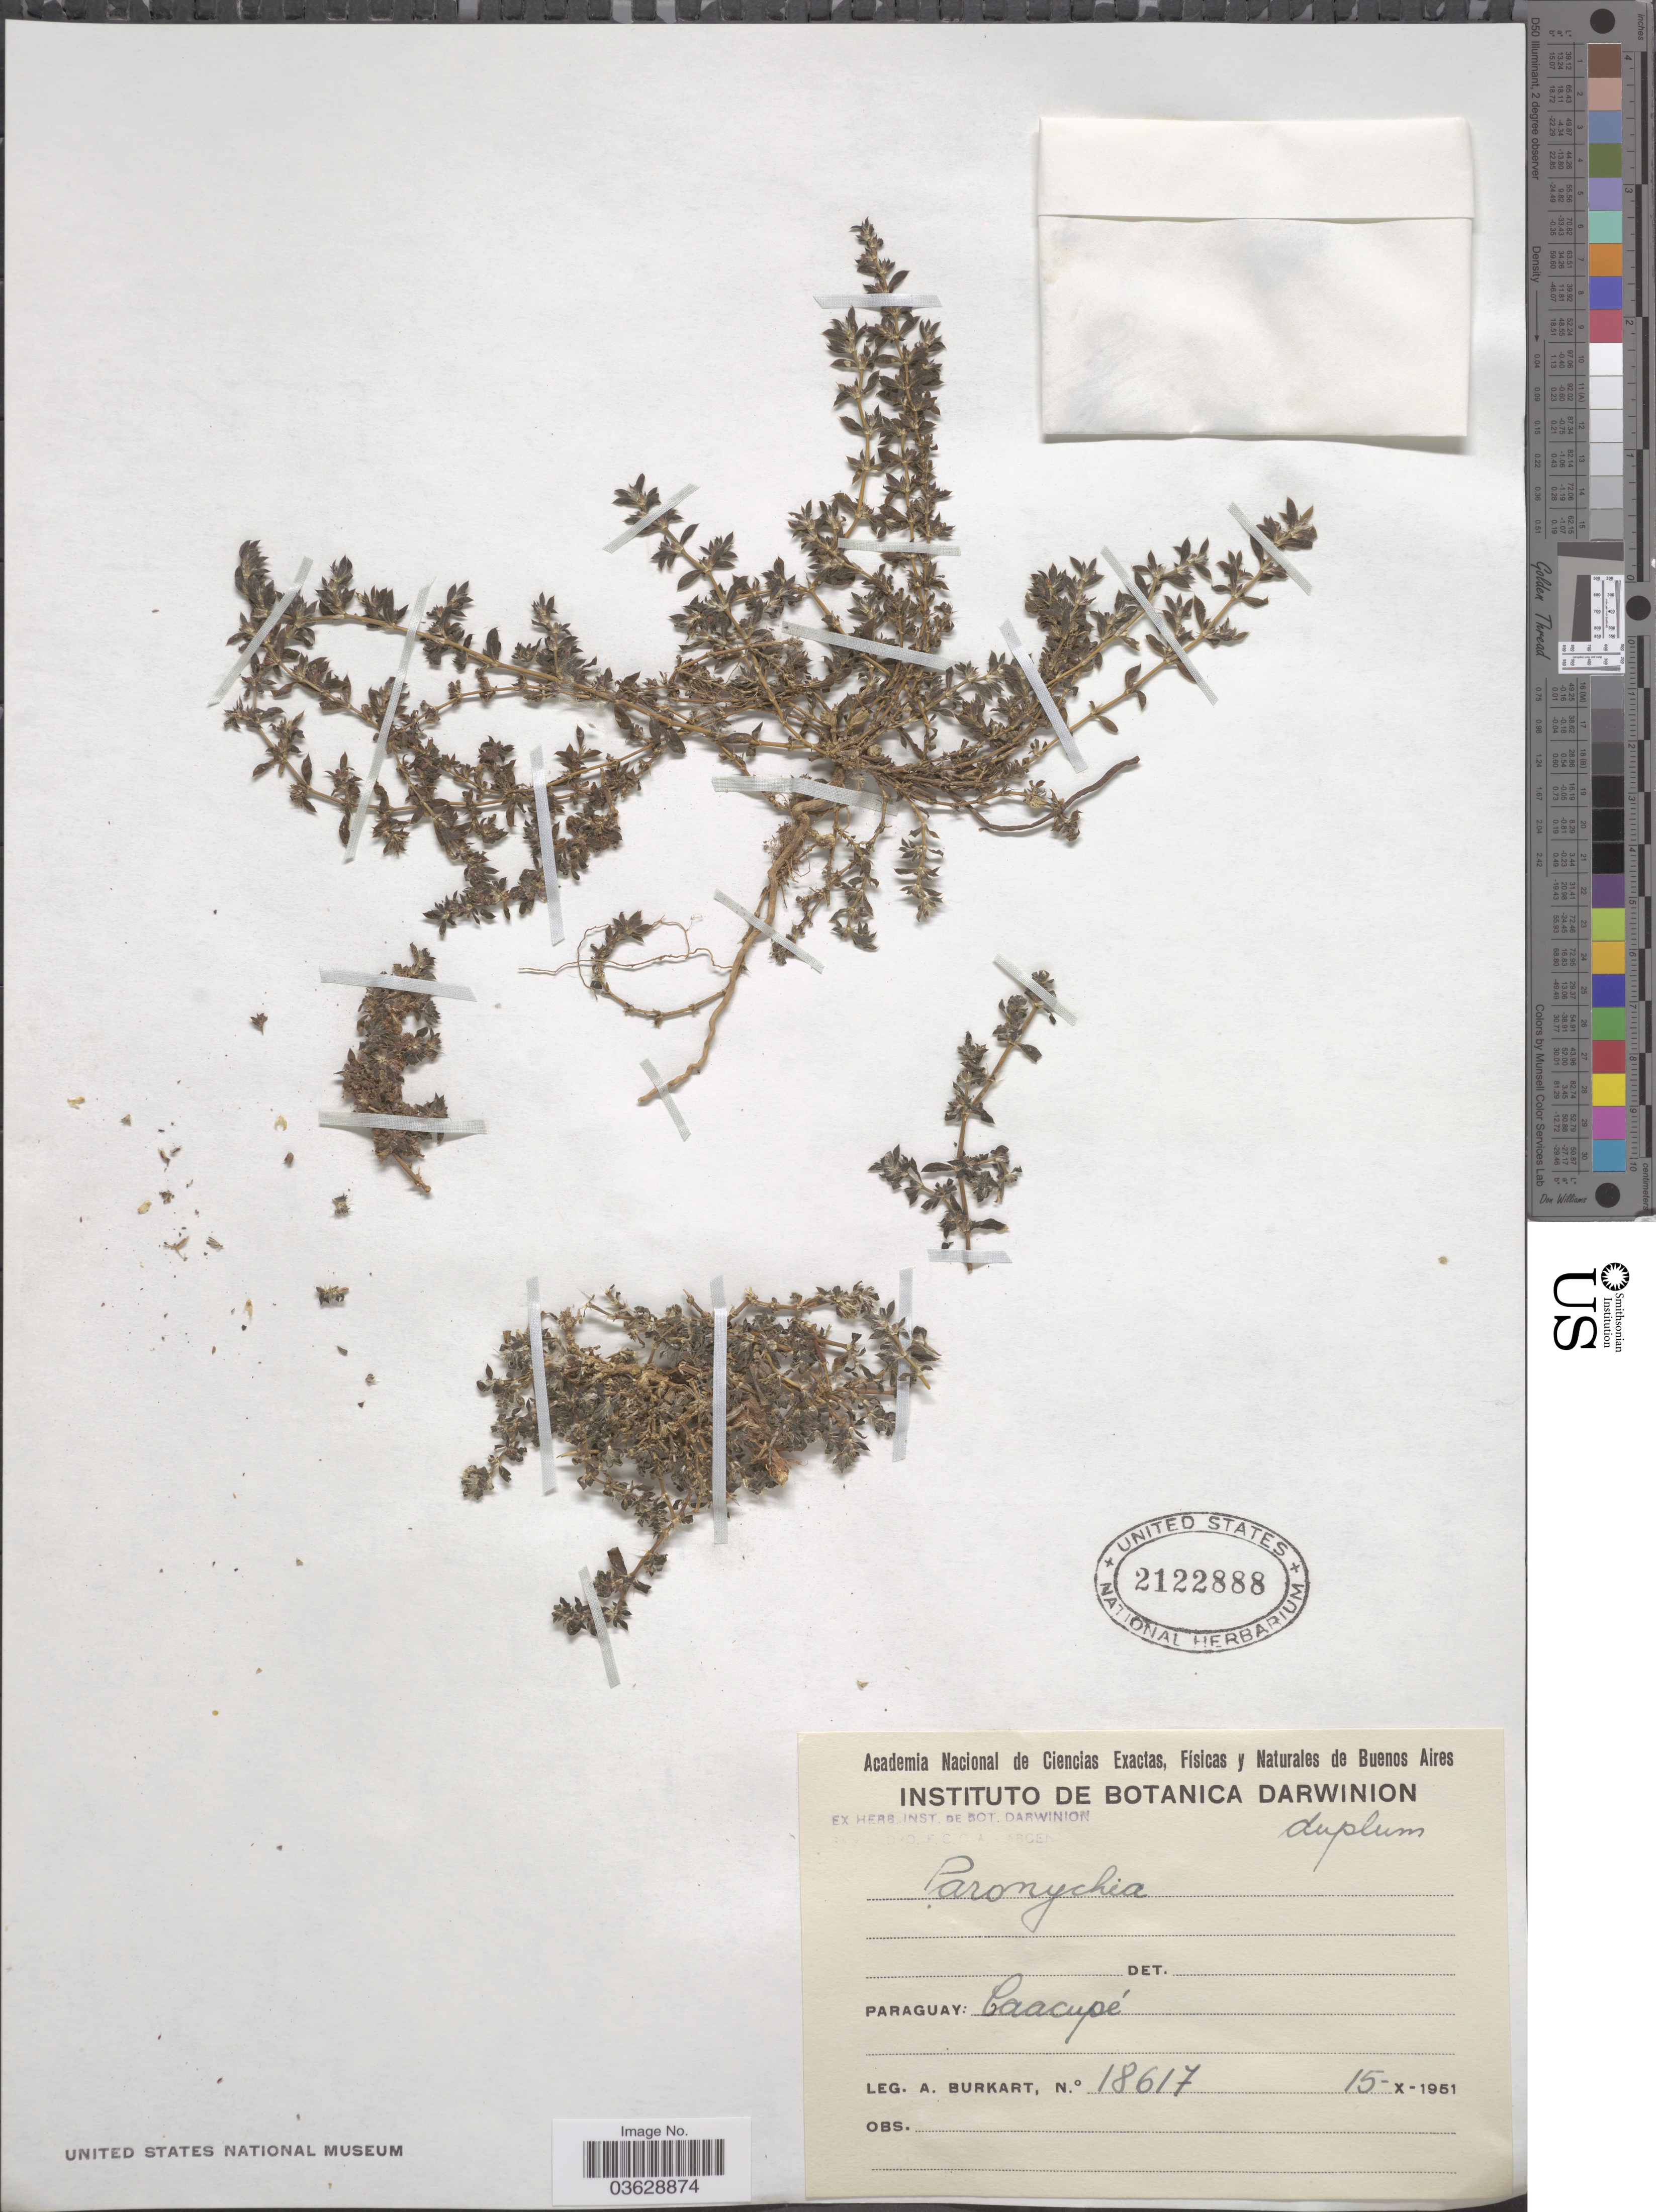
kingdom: Plantae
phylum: Tracheophyta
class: Magnoliopsida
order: Caryophyllales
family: Caryophyllaceae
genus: Paronychia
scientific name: Paronychia sp.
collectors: A. E. Burkart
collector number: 18617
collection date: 1951-10-15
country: Paraguay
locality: Caacupé.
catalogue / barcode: US 2122888